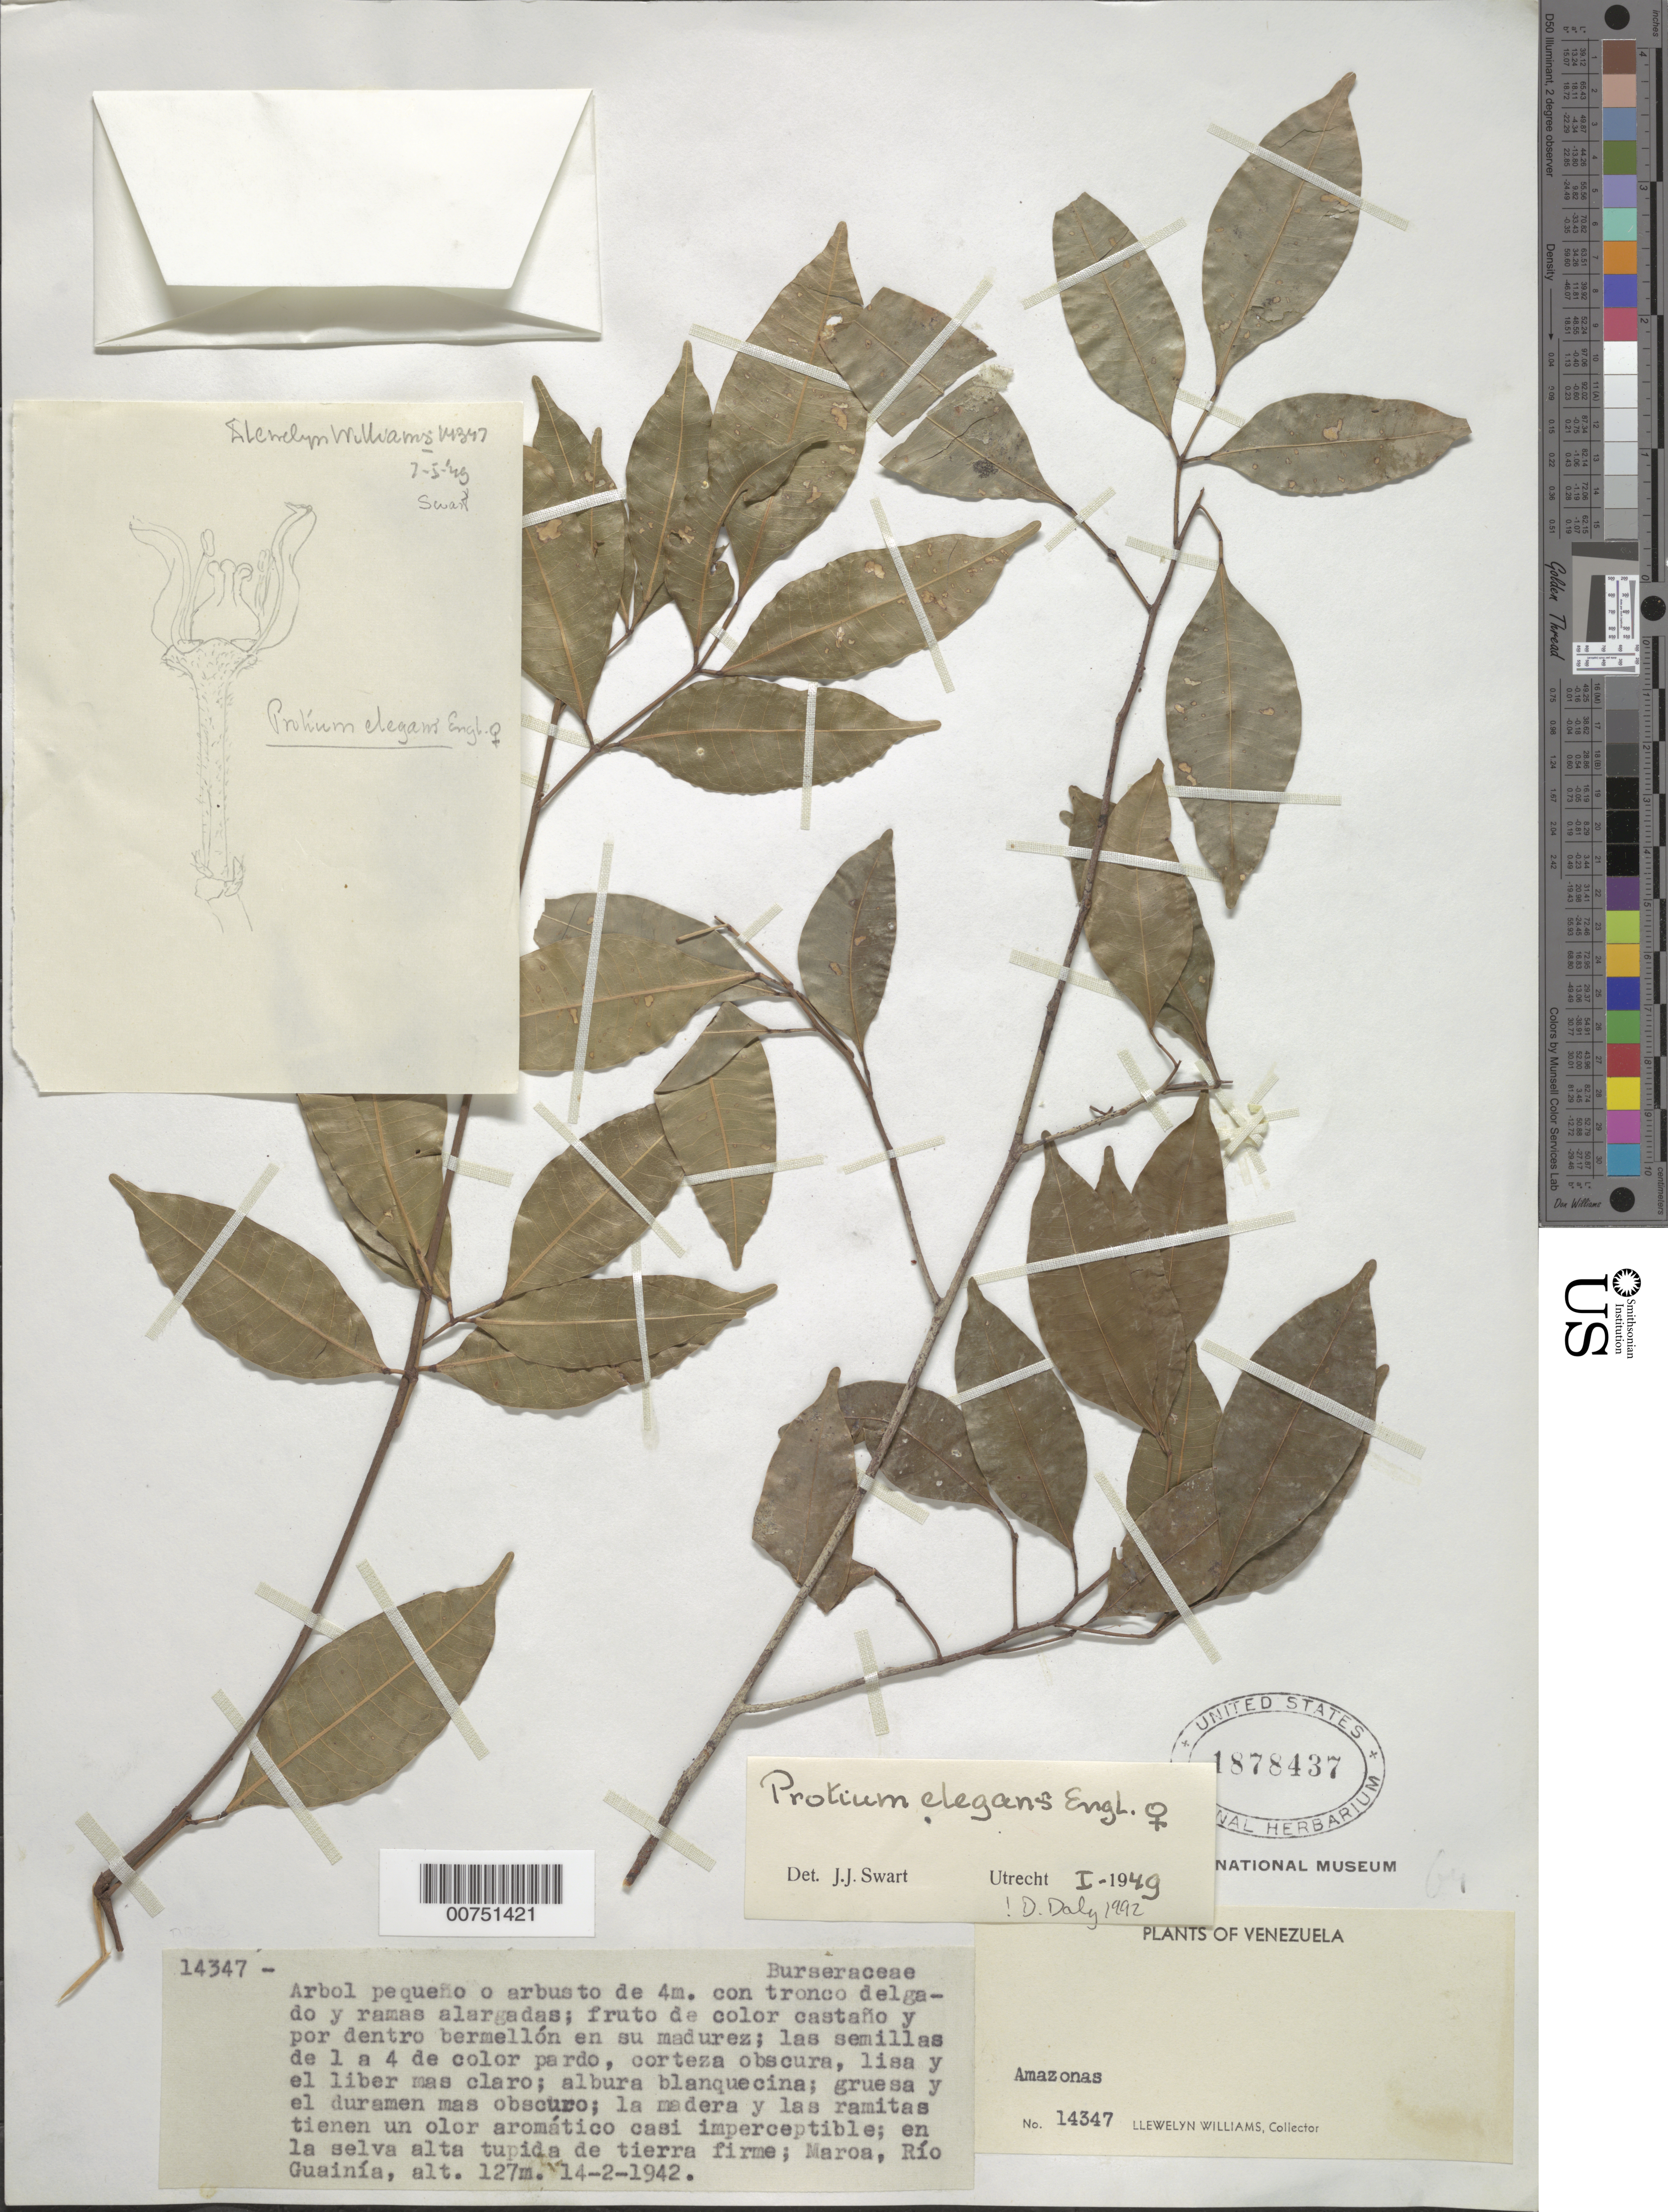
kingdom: Plantae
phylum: Tracheophyta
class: Magnoliopsida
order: Sapindales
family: Burseraceae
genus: Protium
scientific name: Protium elegans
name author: Engl.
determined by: Daly, D. C.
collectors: Ll. Williams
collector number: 14347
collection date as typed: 14-Feb-42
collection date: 1942-02-14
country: Venezuela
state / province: Amazonas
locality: Maroa, Río Guainía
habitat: Selva alta tupida de tierra firme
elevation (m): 127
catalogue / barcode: US 1878437